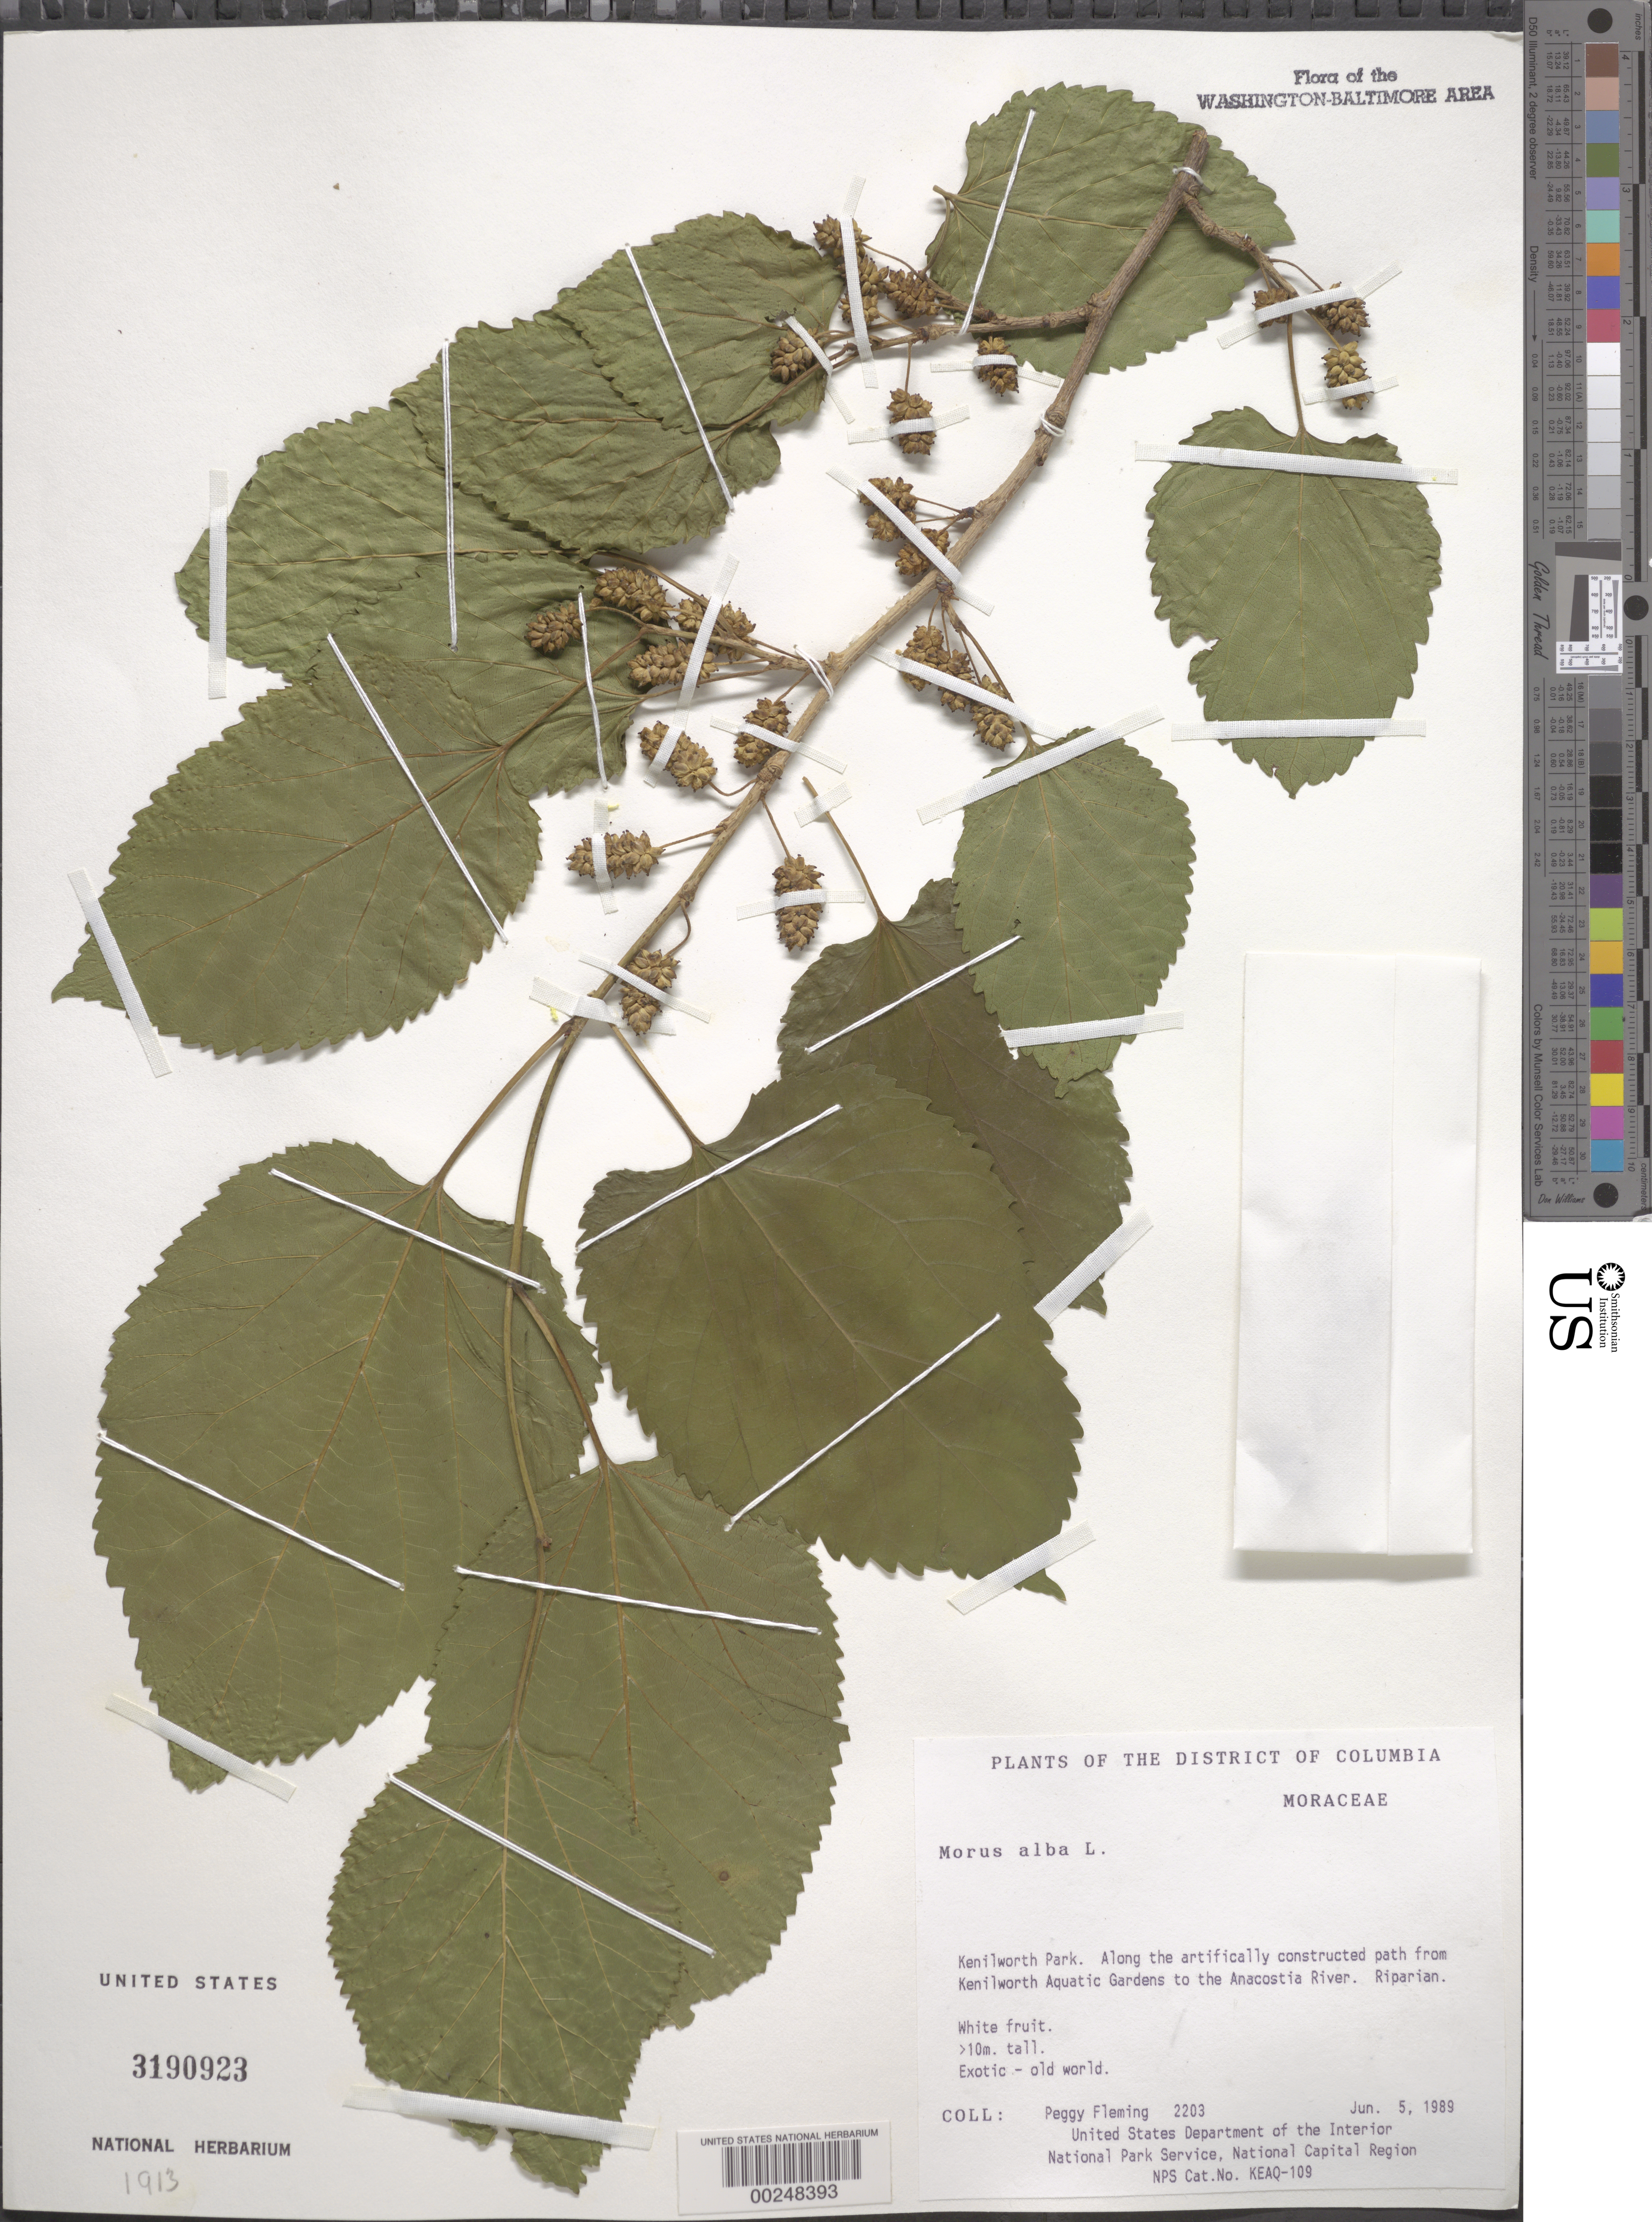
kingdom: Plantae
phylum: Tracheophyta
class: Magnoliopsida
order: Rosales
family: Moraceae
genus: Morus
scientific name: Morus alba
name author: L.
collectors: P. Fleming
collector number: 2303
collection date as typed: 05 Jun 1989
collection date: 1989-06-05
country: United States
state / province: District of Columbia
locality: Kenilworth Park, on path from Kenilworth Aquatic Gardens to Anacostia River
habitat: Along path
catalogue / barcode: US 3190923